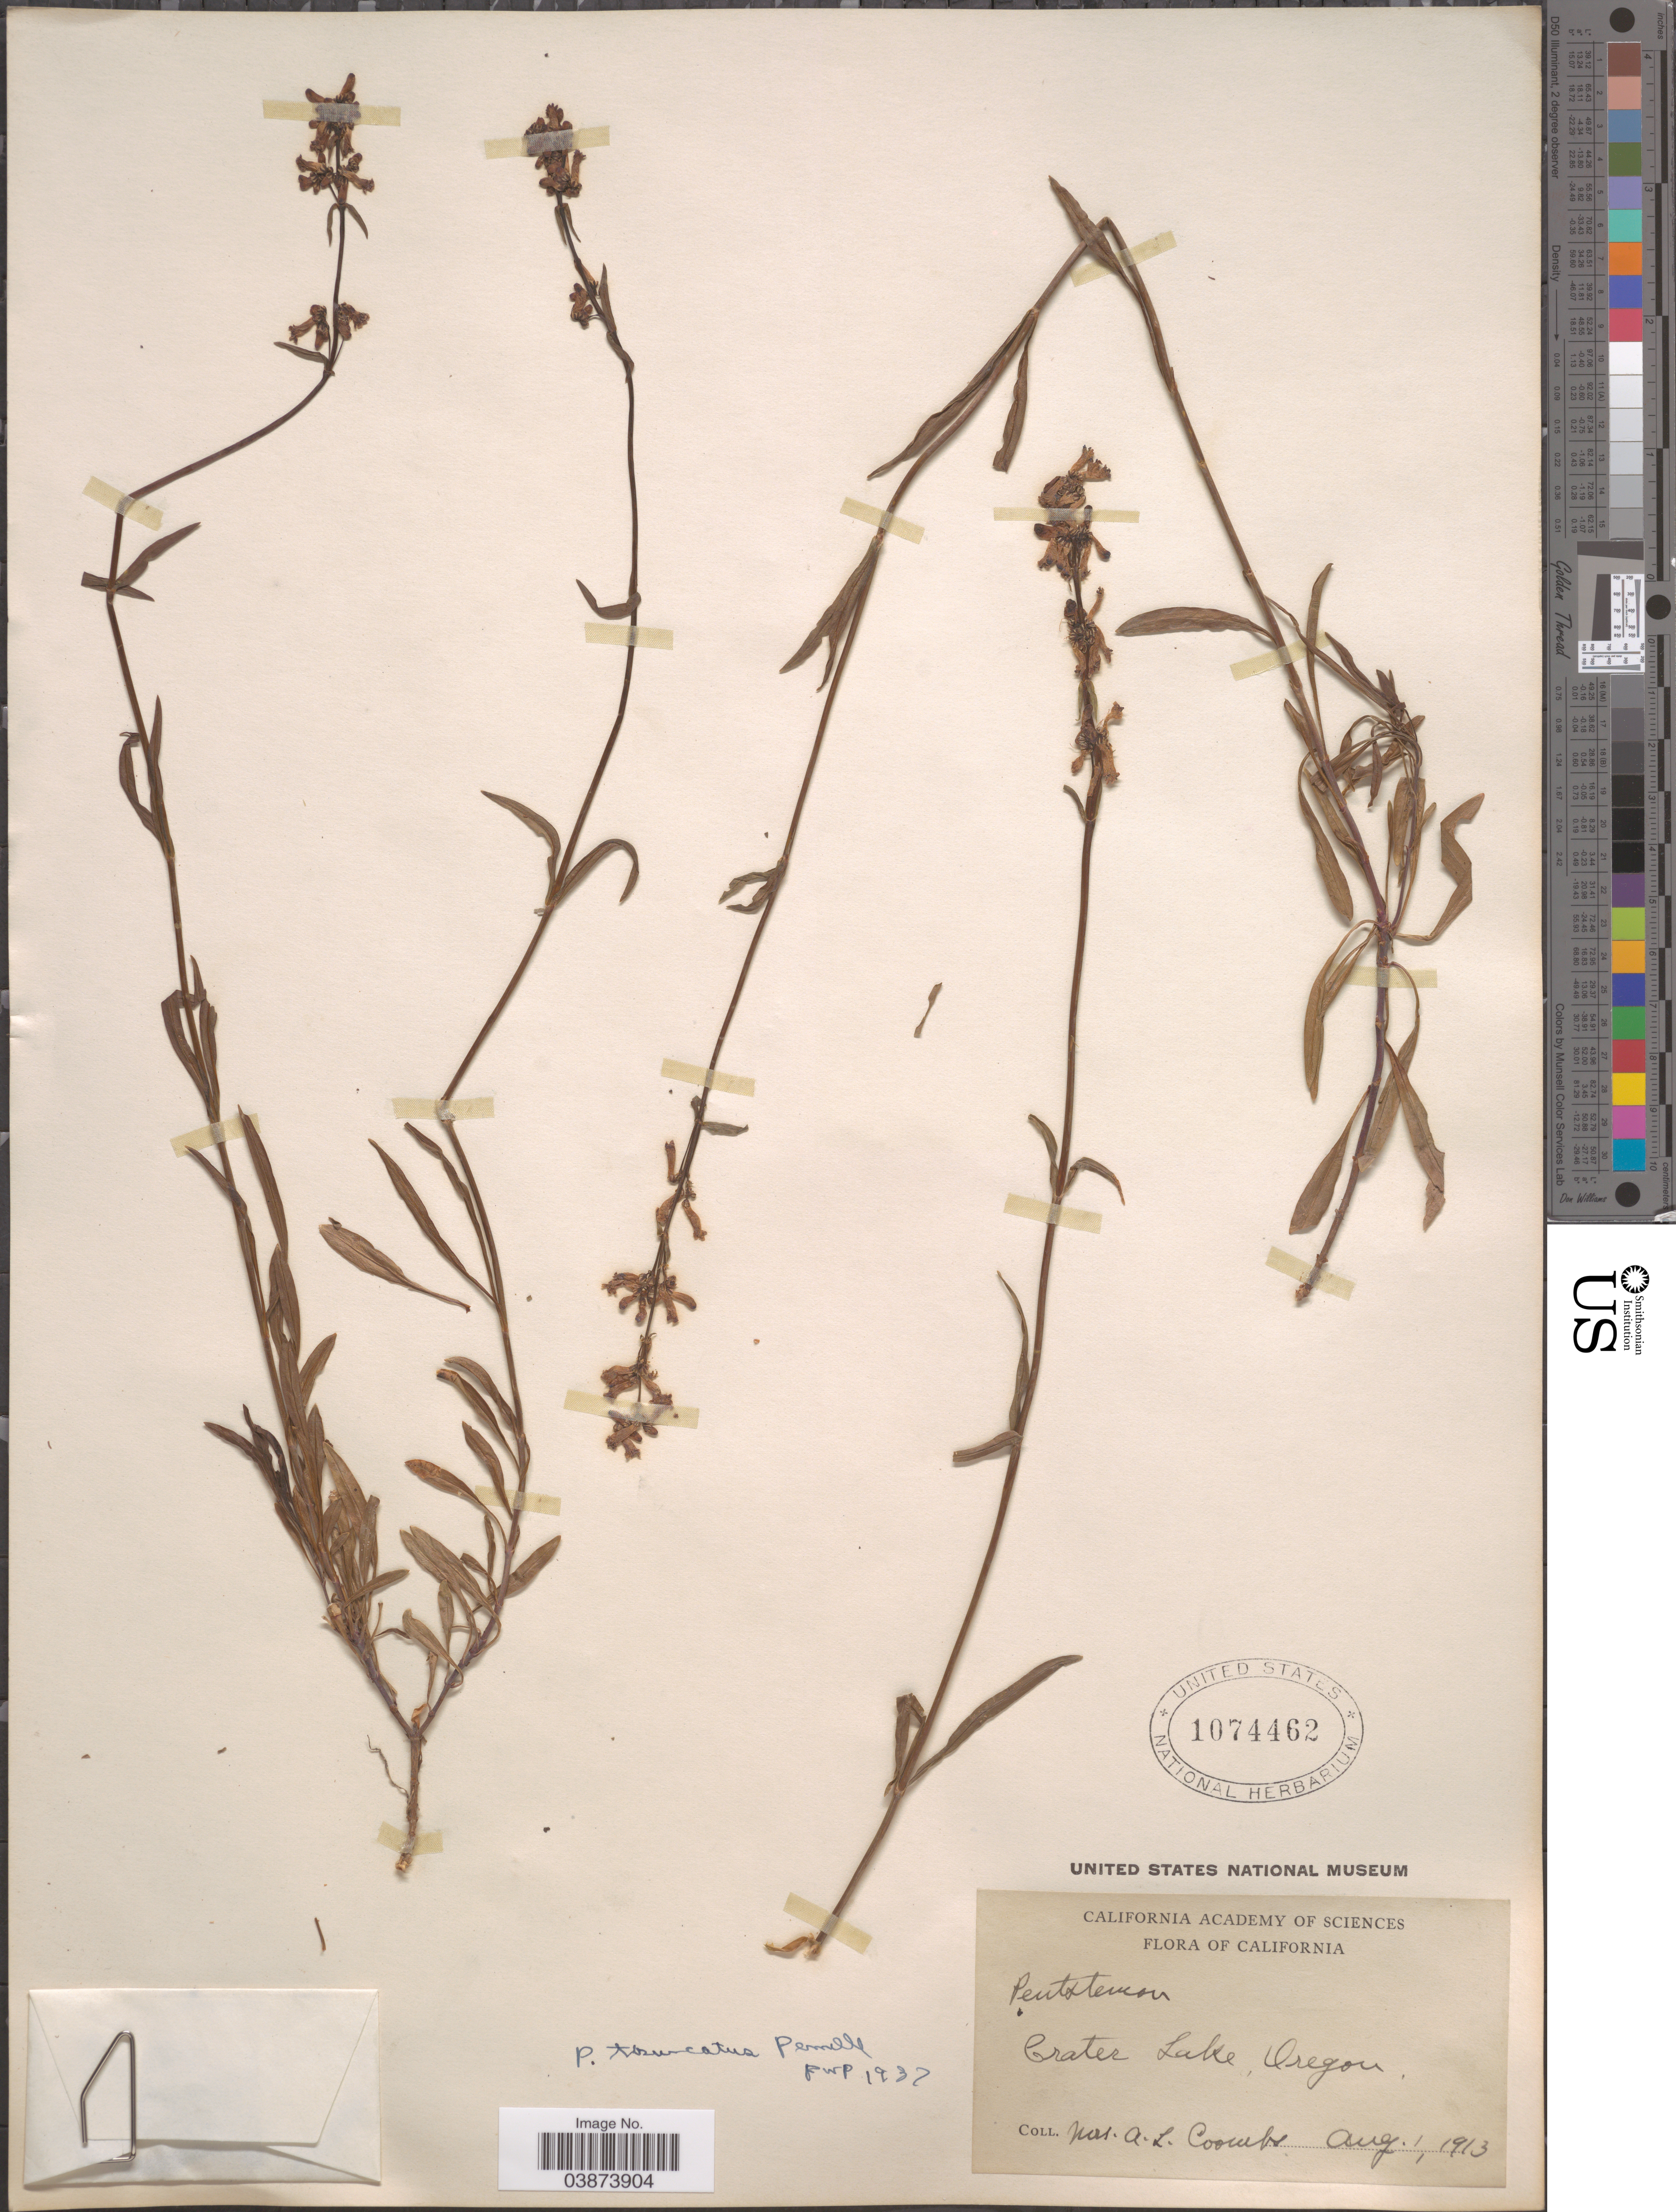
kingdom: Plantae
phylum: Tracheophyta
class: Magnoliopsida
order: Lamiales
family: Plantaginaceae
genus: Penstemon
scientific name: Penstemon cinicola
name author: D.D. Keck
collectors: A. Coombs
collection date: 1913-08-01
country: United States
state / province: Oregon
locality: Crater Lake.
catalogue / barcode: US 1074462